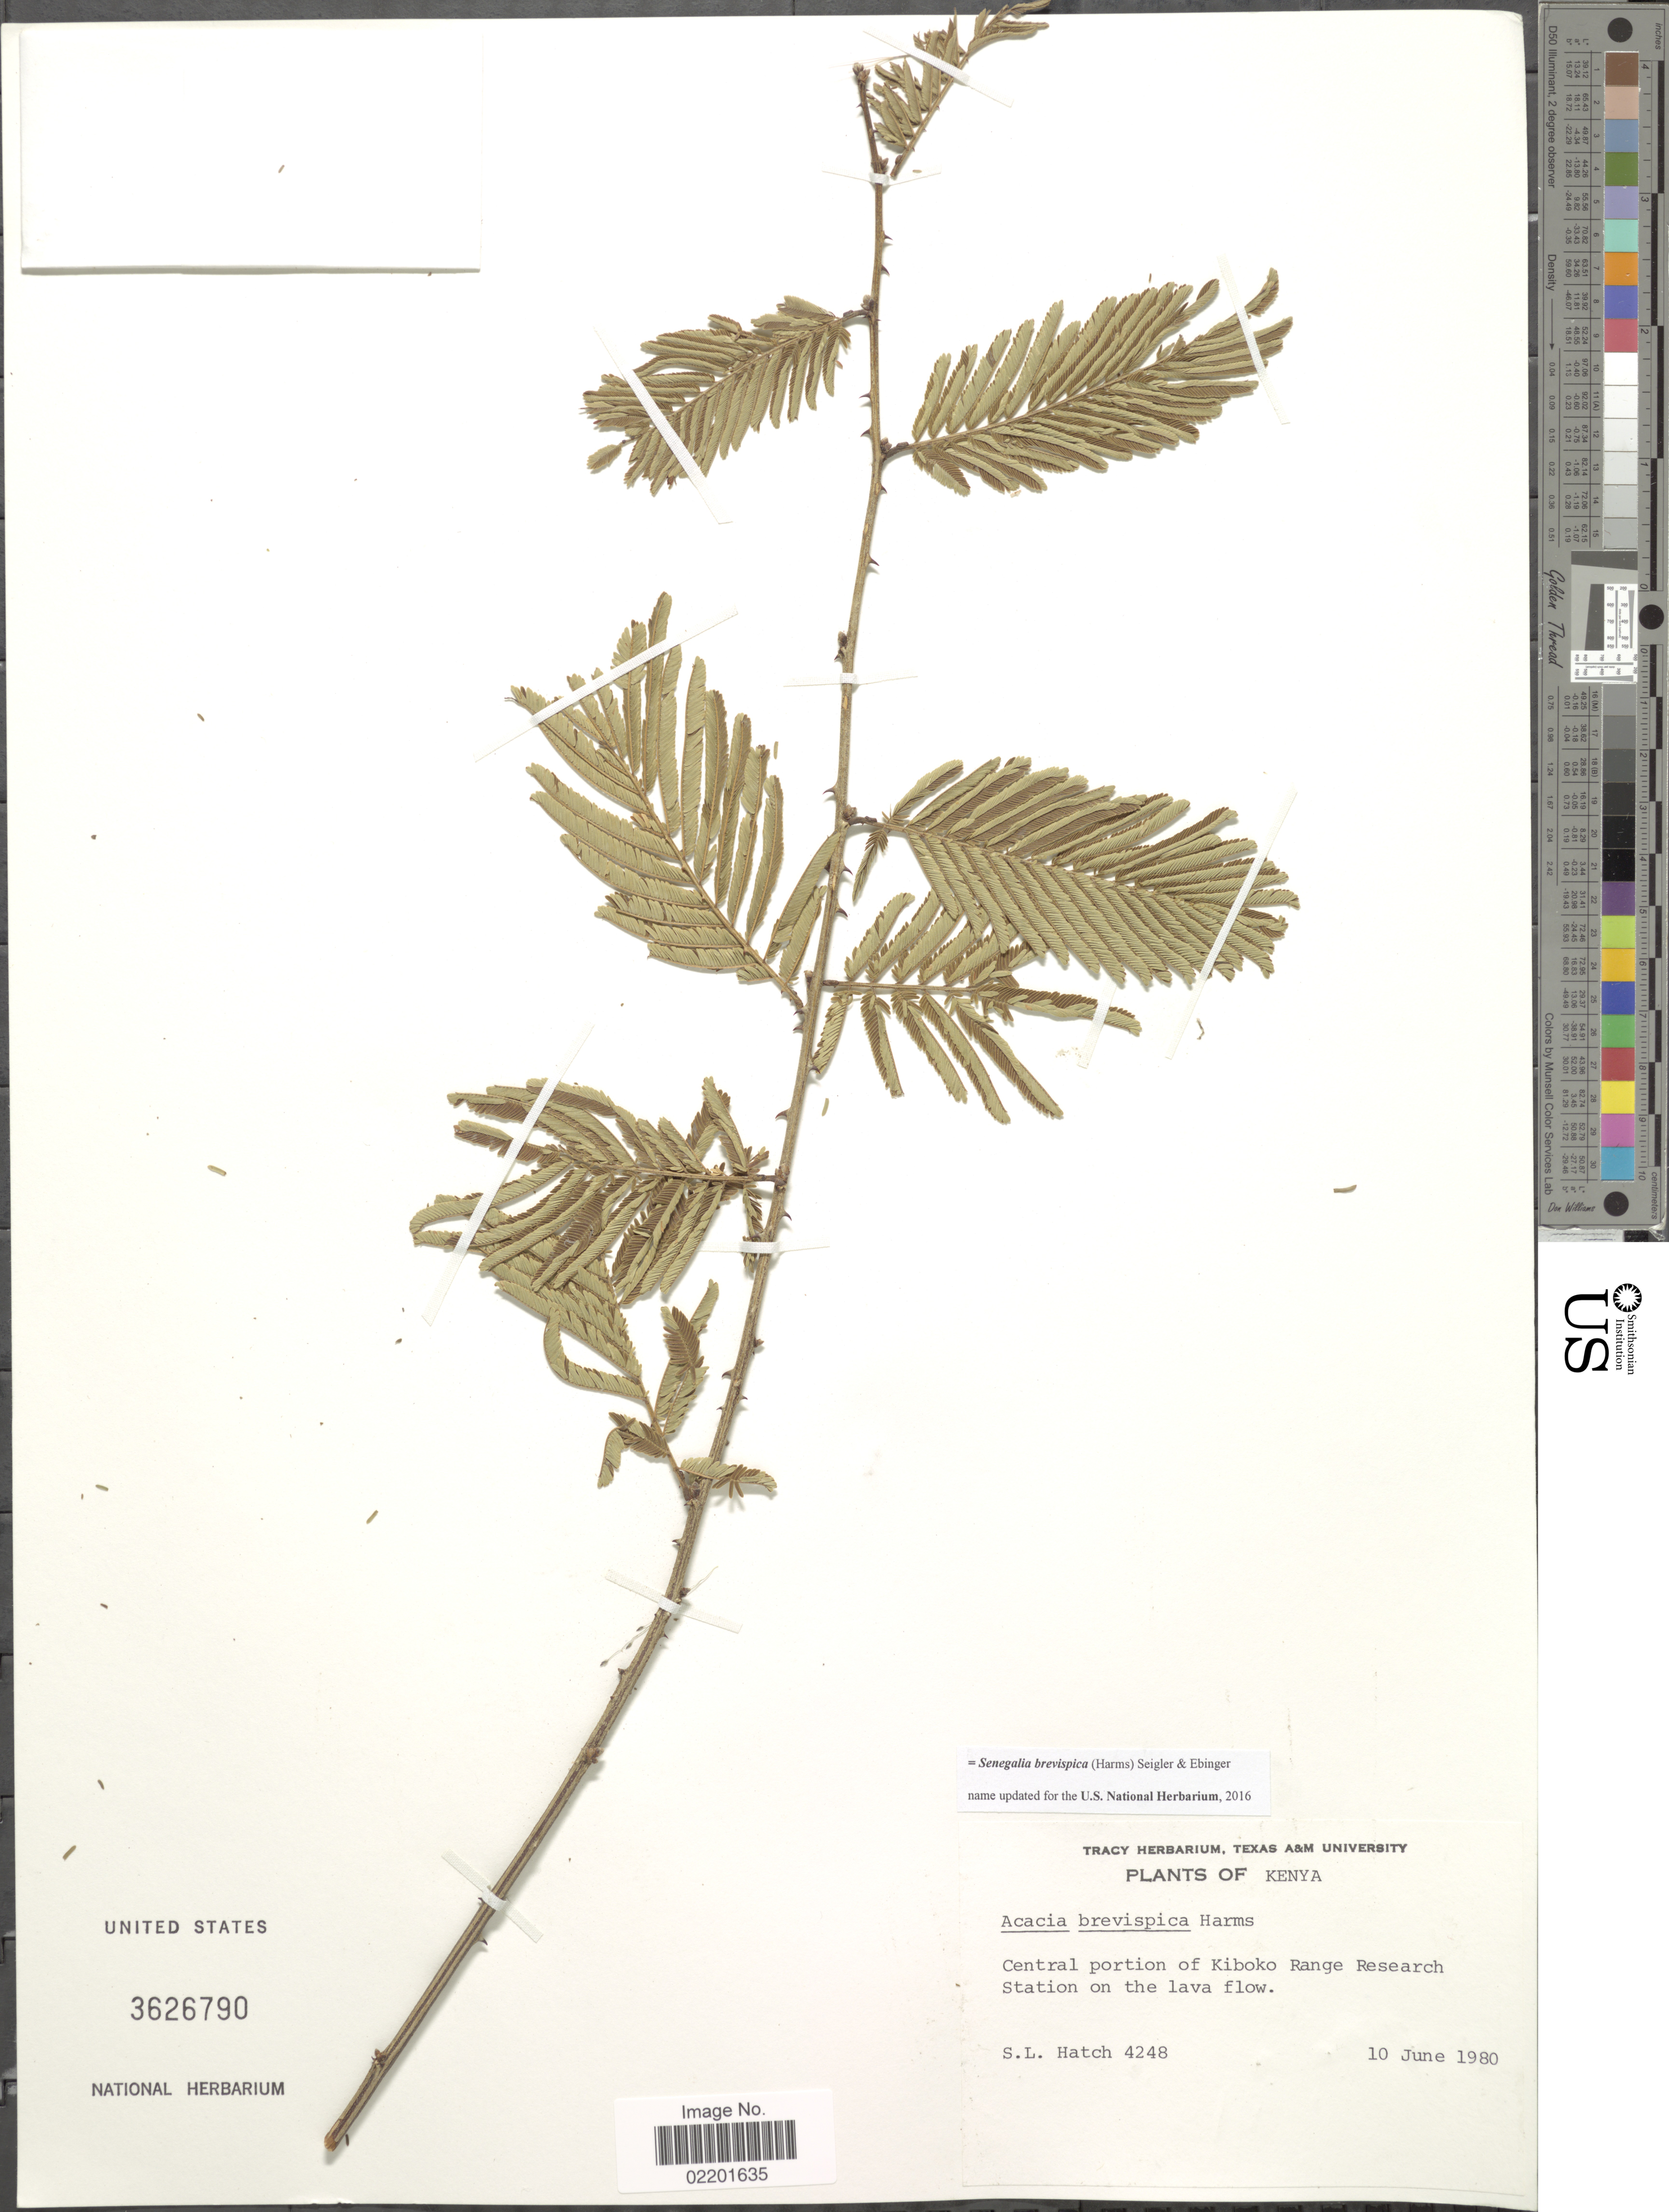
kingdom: Plantae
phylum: Tracheophyta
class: Magnoliopsida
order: Fabales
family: Fabaceae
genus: Senegalia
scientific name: Senegalia brevispica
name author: (Harms) Seigler & Ebinger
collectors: S. Hatch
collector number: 4248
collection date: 1980-06-10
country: Kenya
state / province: Makueni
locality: Central portion of KIboko Range Research Station on the lava flow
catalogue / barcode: US 3626790